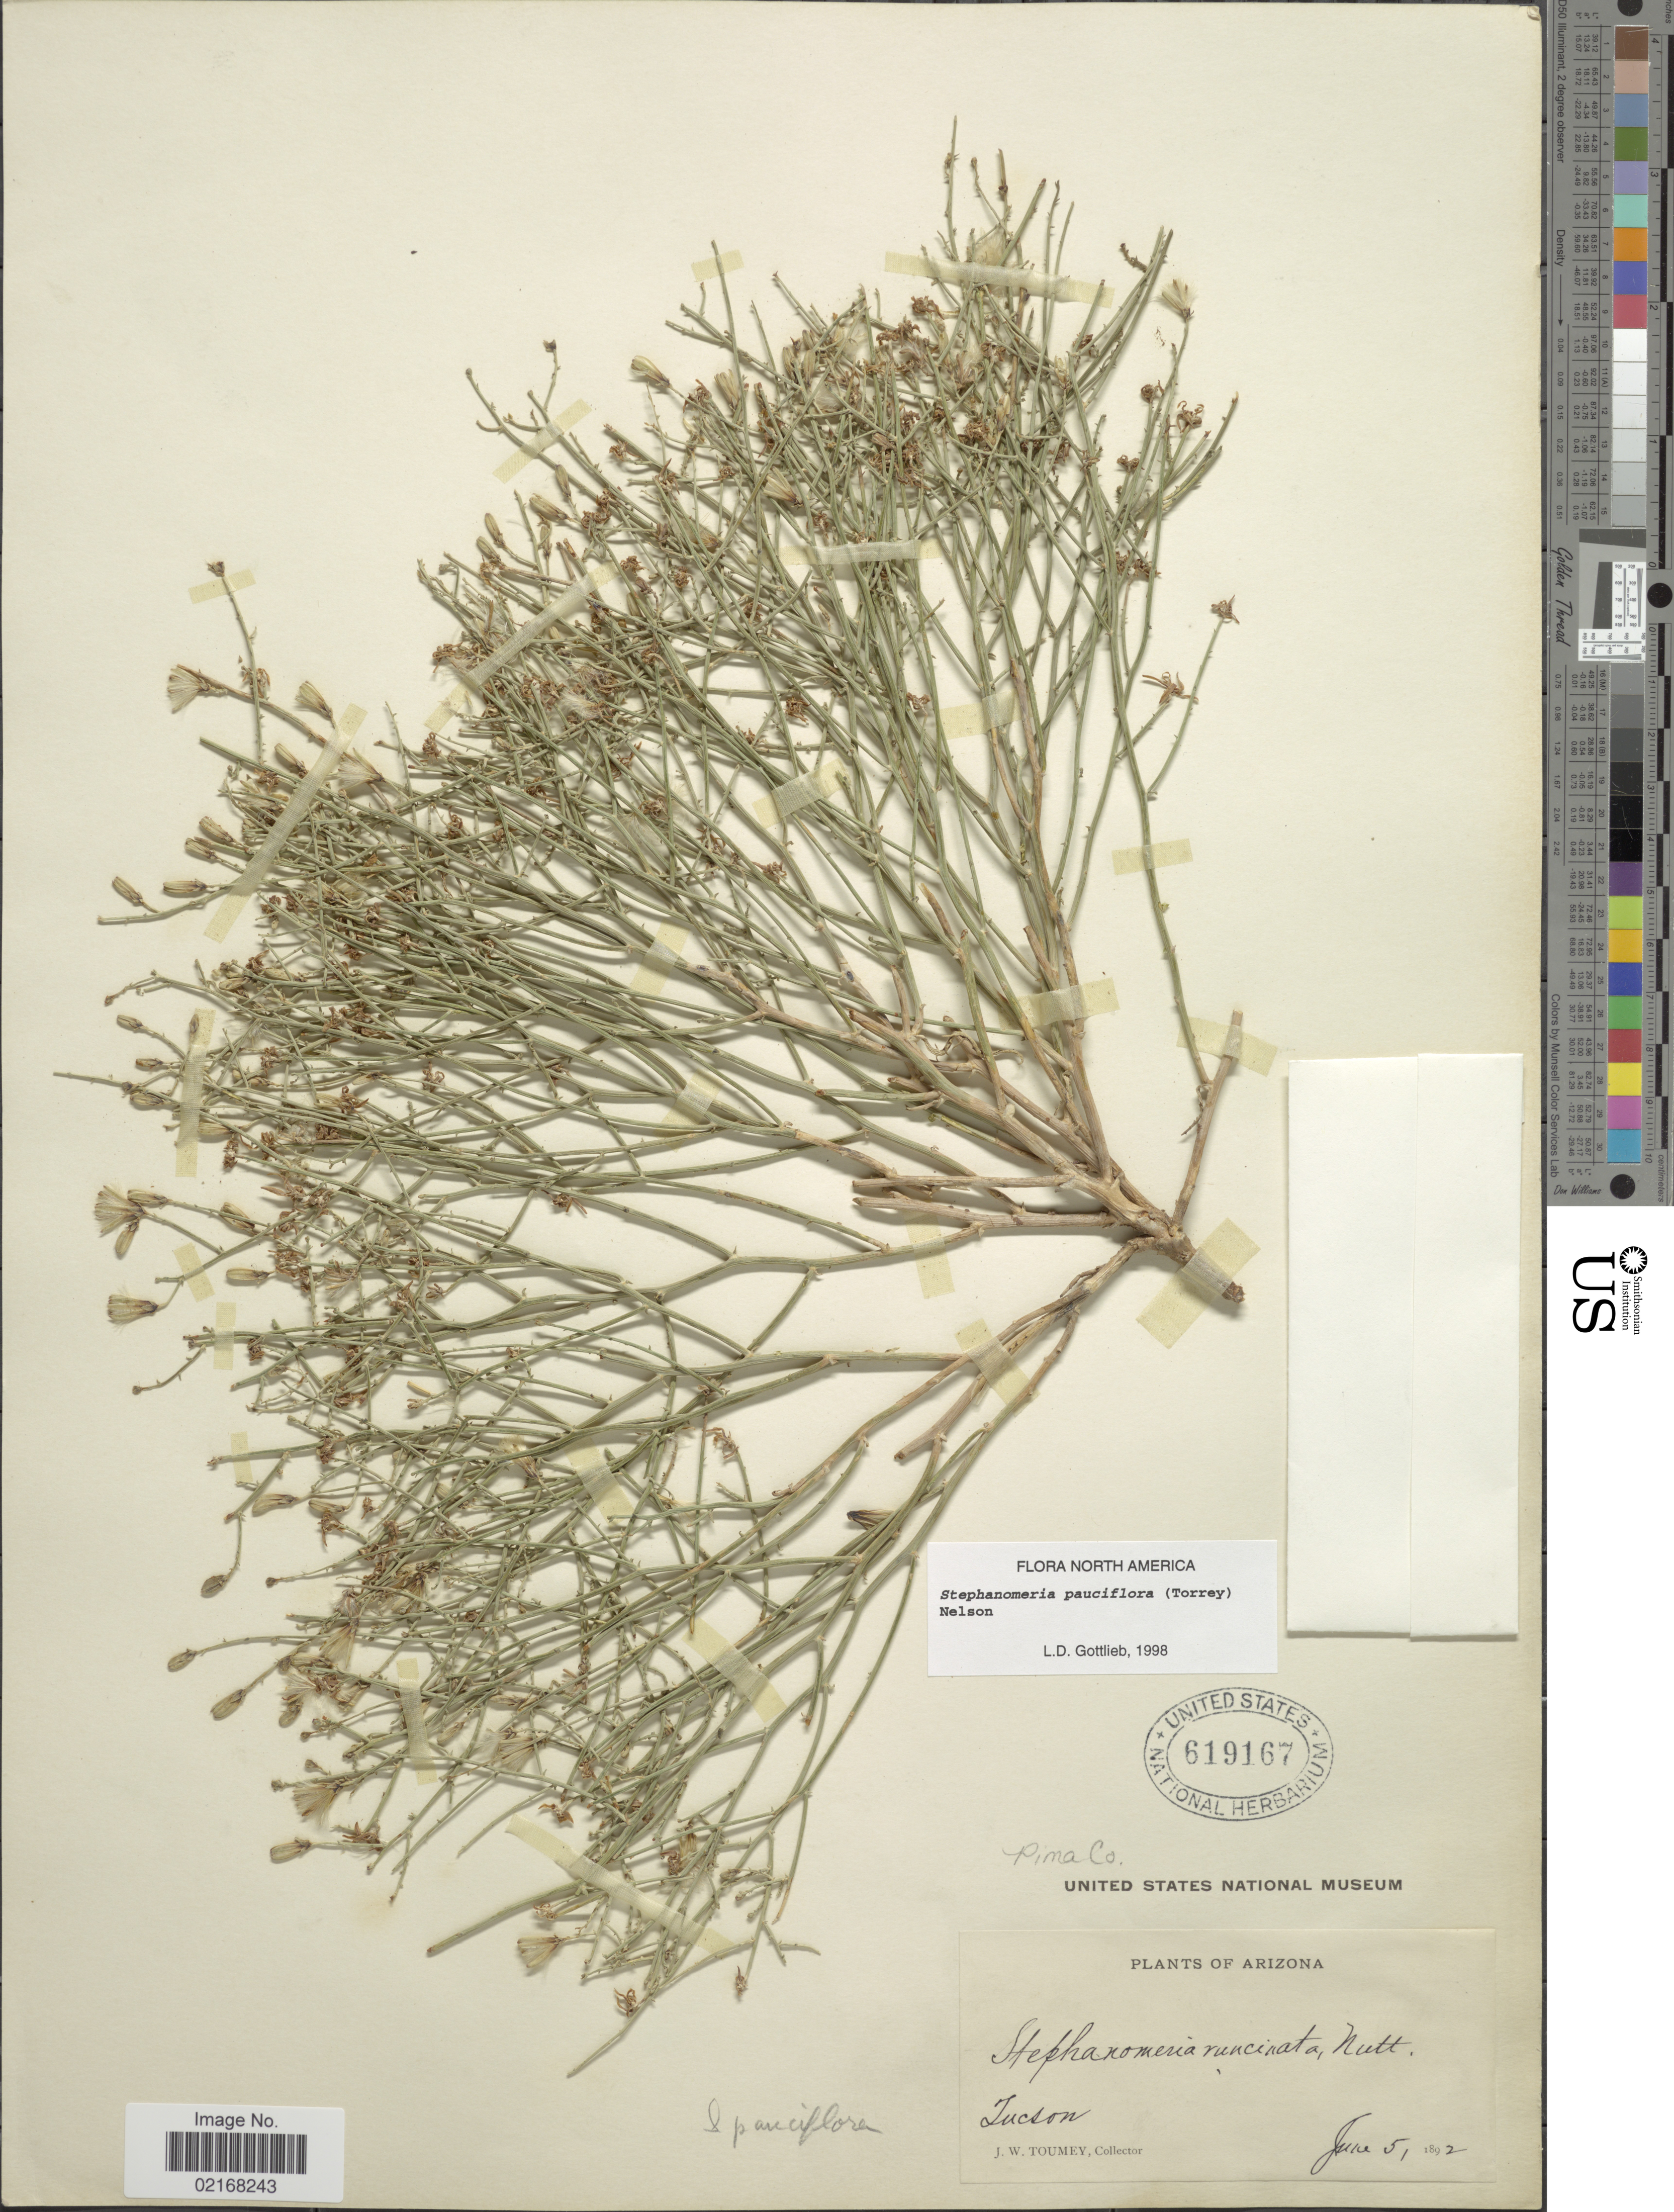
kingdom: Plantae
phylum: Tracheophyta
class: Magnoliopsida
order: Asterales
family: Asteraceae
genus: Stephanomeria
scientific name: Stephanomeria pauciflora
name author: (Torr.) A. Nelson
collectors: J. W. Toumey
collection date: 1892-06-05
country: United States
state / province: Arizona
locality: Tucson. Pima Co.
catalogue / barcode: US 619167